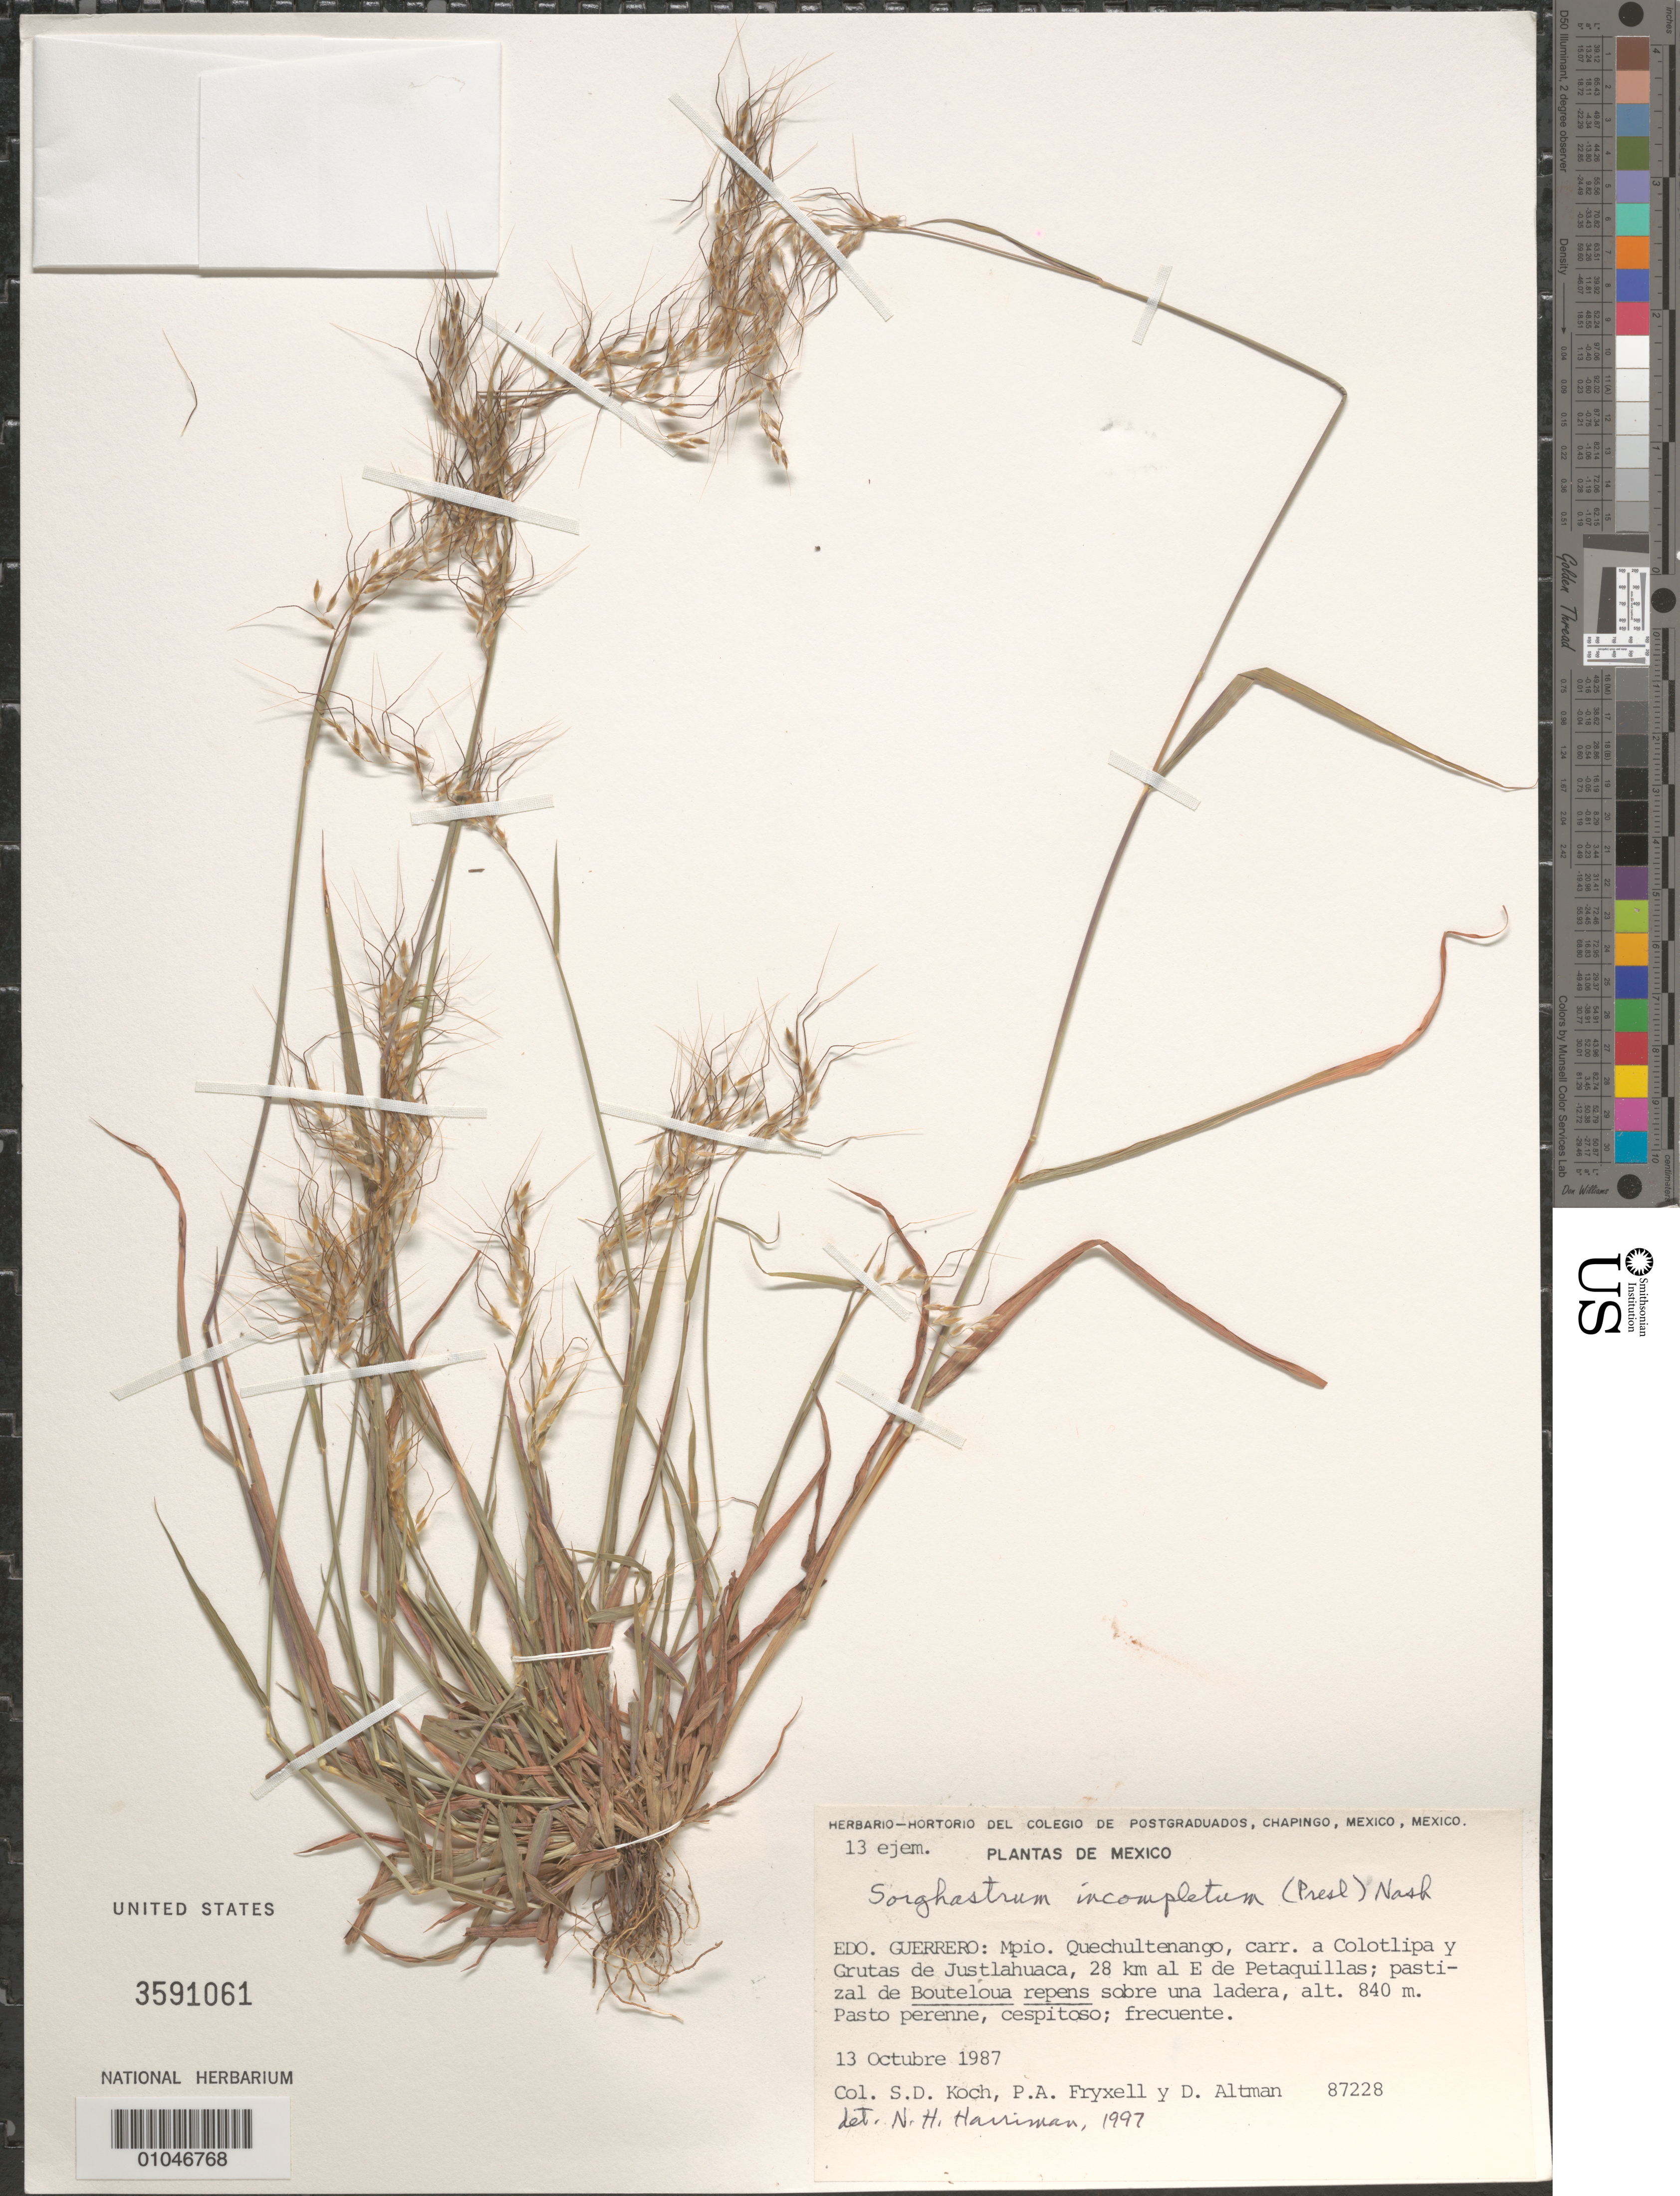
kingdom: Plantae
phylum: Tracheophyta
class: Liliopsida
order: Poales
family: Poaceae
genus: Sorghastrum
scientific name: Sorghastrum incompletum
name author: (J. Presl) Nash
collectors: S. D. Koch, P. A. Fryxell & D. Altman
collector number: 87228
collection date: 1987-10-13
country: Mexico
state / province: Guerrero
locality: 28 km al E de Petaquillas, carretera a Colotlipa y Las Grutas de Justlahuaca, Mpio. Quechultenango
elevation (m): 840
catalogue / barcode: US 3591061